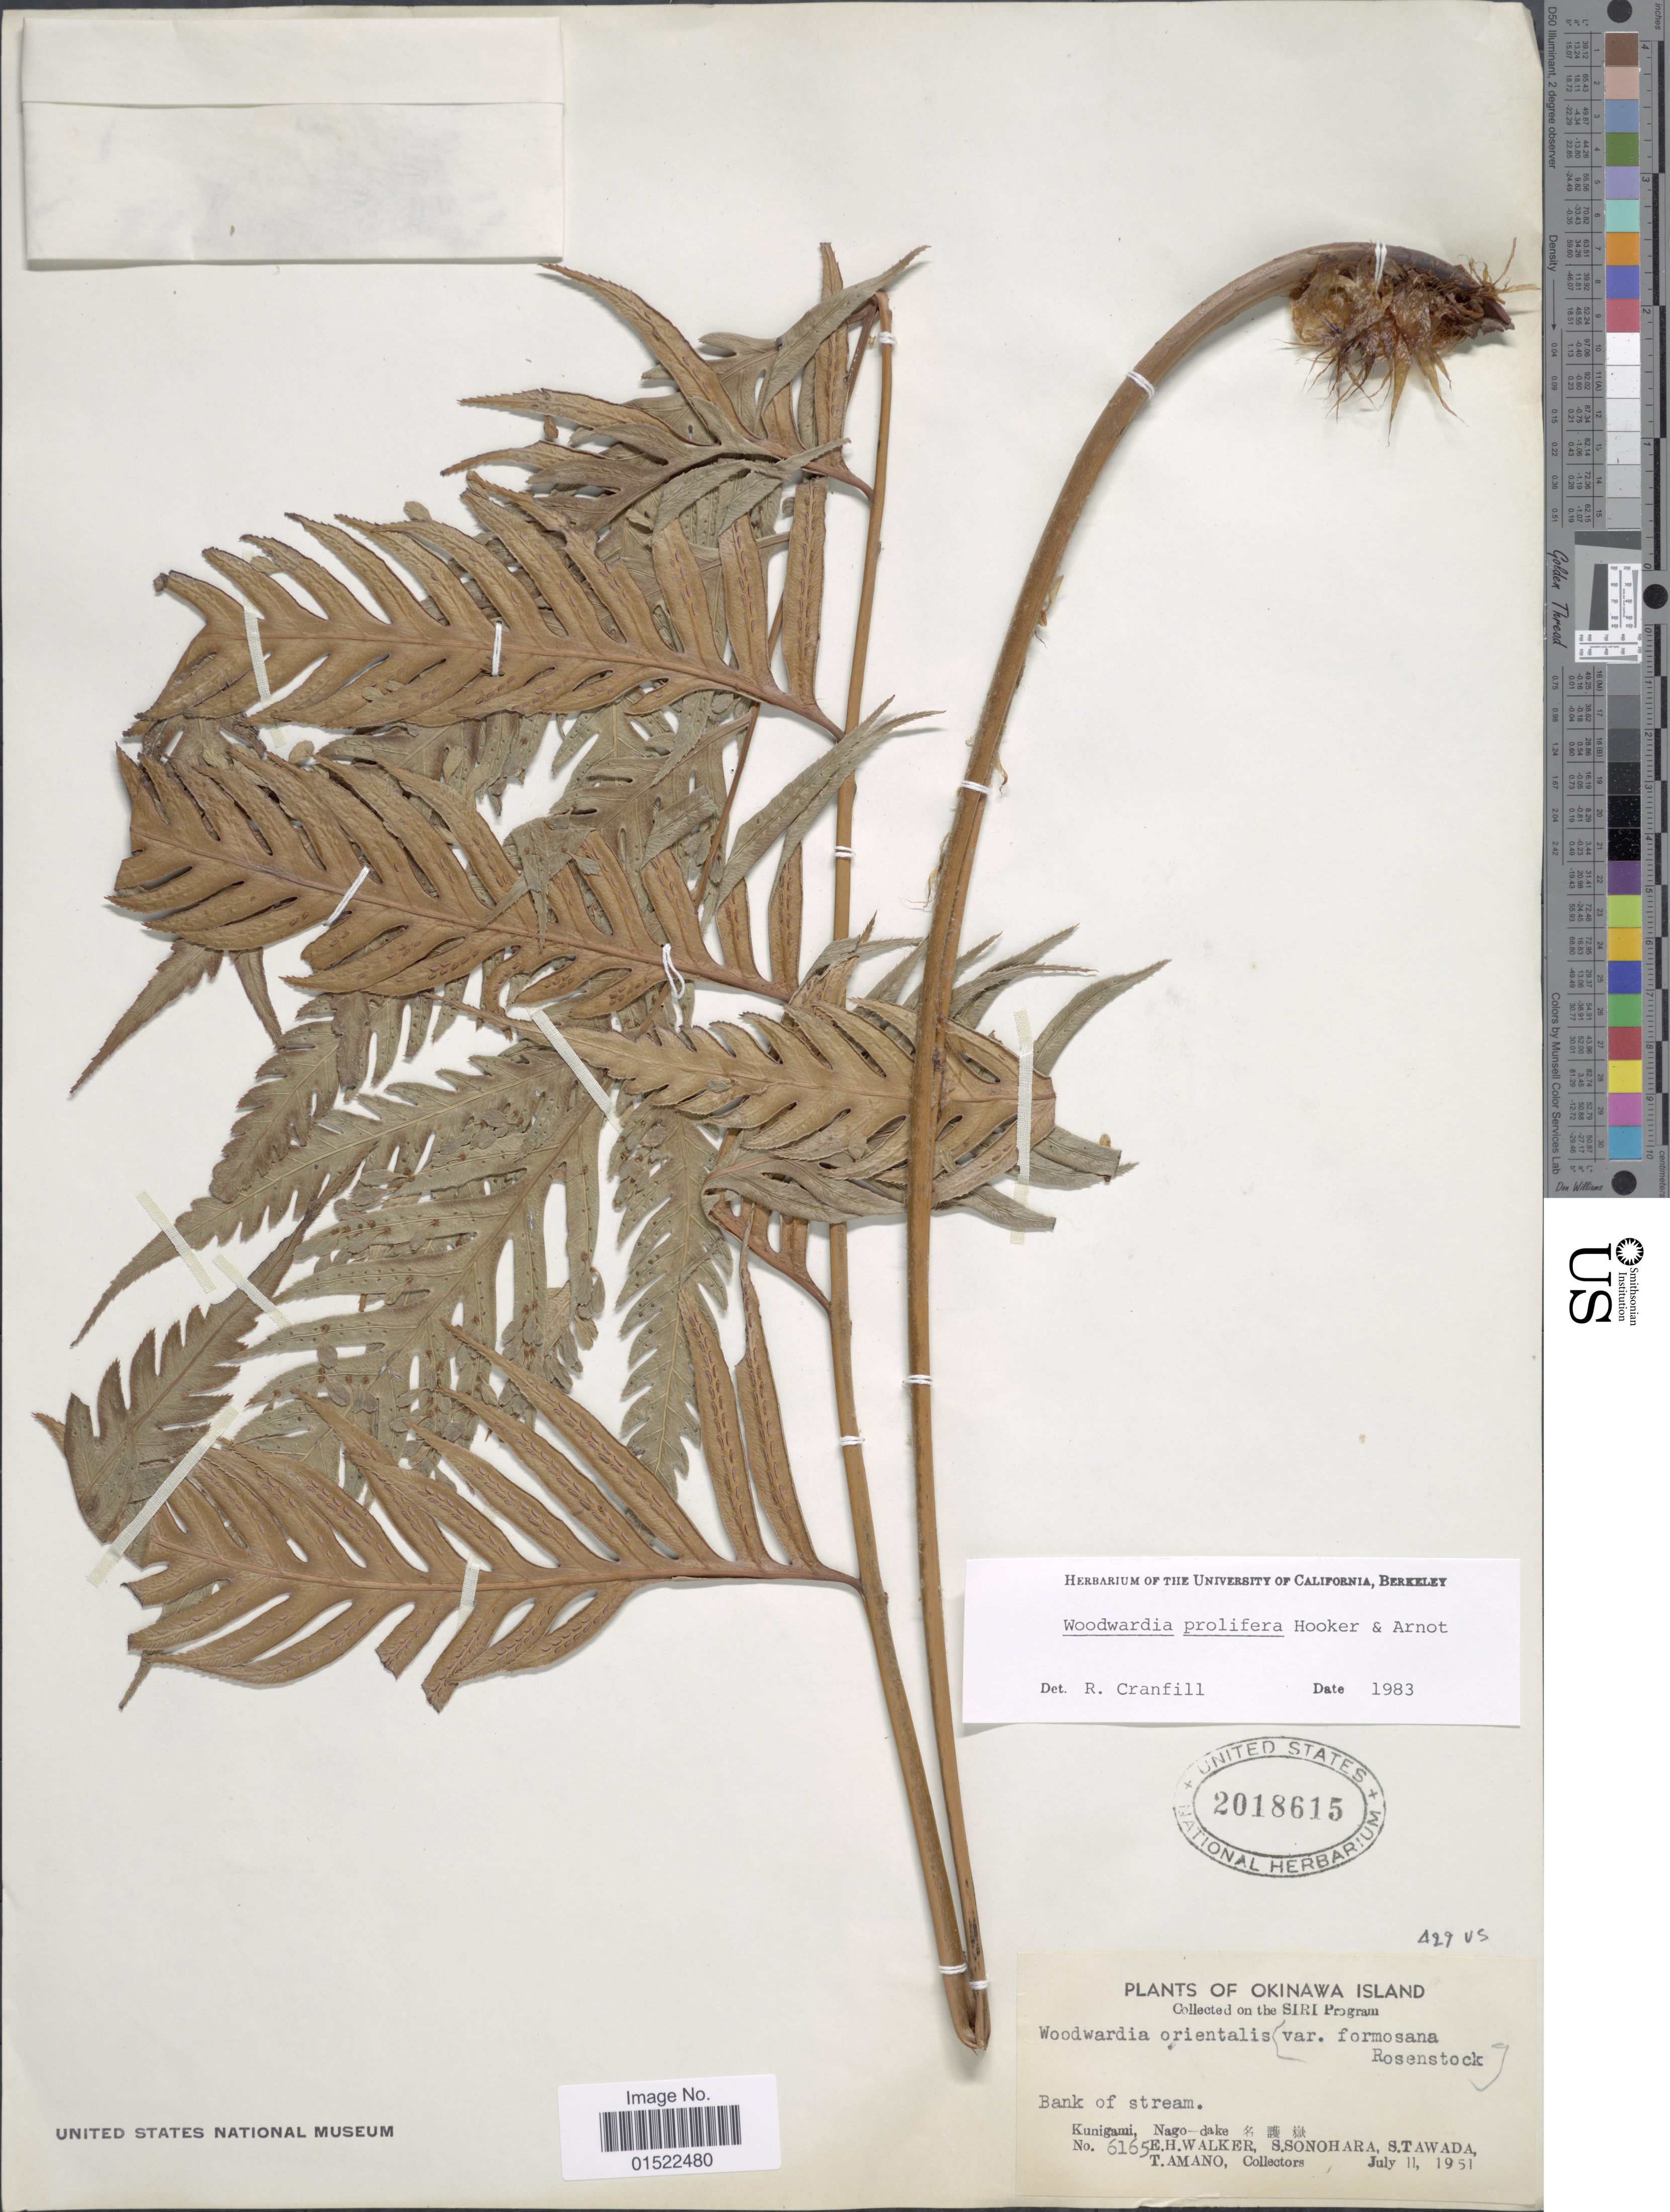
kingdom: Plantae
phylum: Tracheophyta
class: Polypodiopsida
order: Polypodiales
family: Blechnaceae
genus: Woodwardia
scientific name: Woodwardia prolifera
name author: Hook. & Arn.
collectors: E. H. Walker, S. Sonohara & S. Awada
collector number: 6165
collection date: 1951-07-11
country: Japan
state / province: Okinawa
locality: Kunigami, Nago-dake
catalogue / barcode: US 2018615